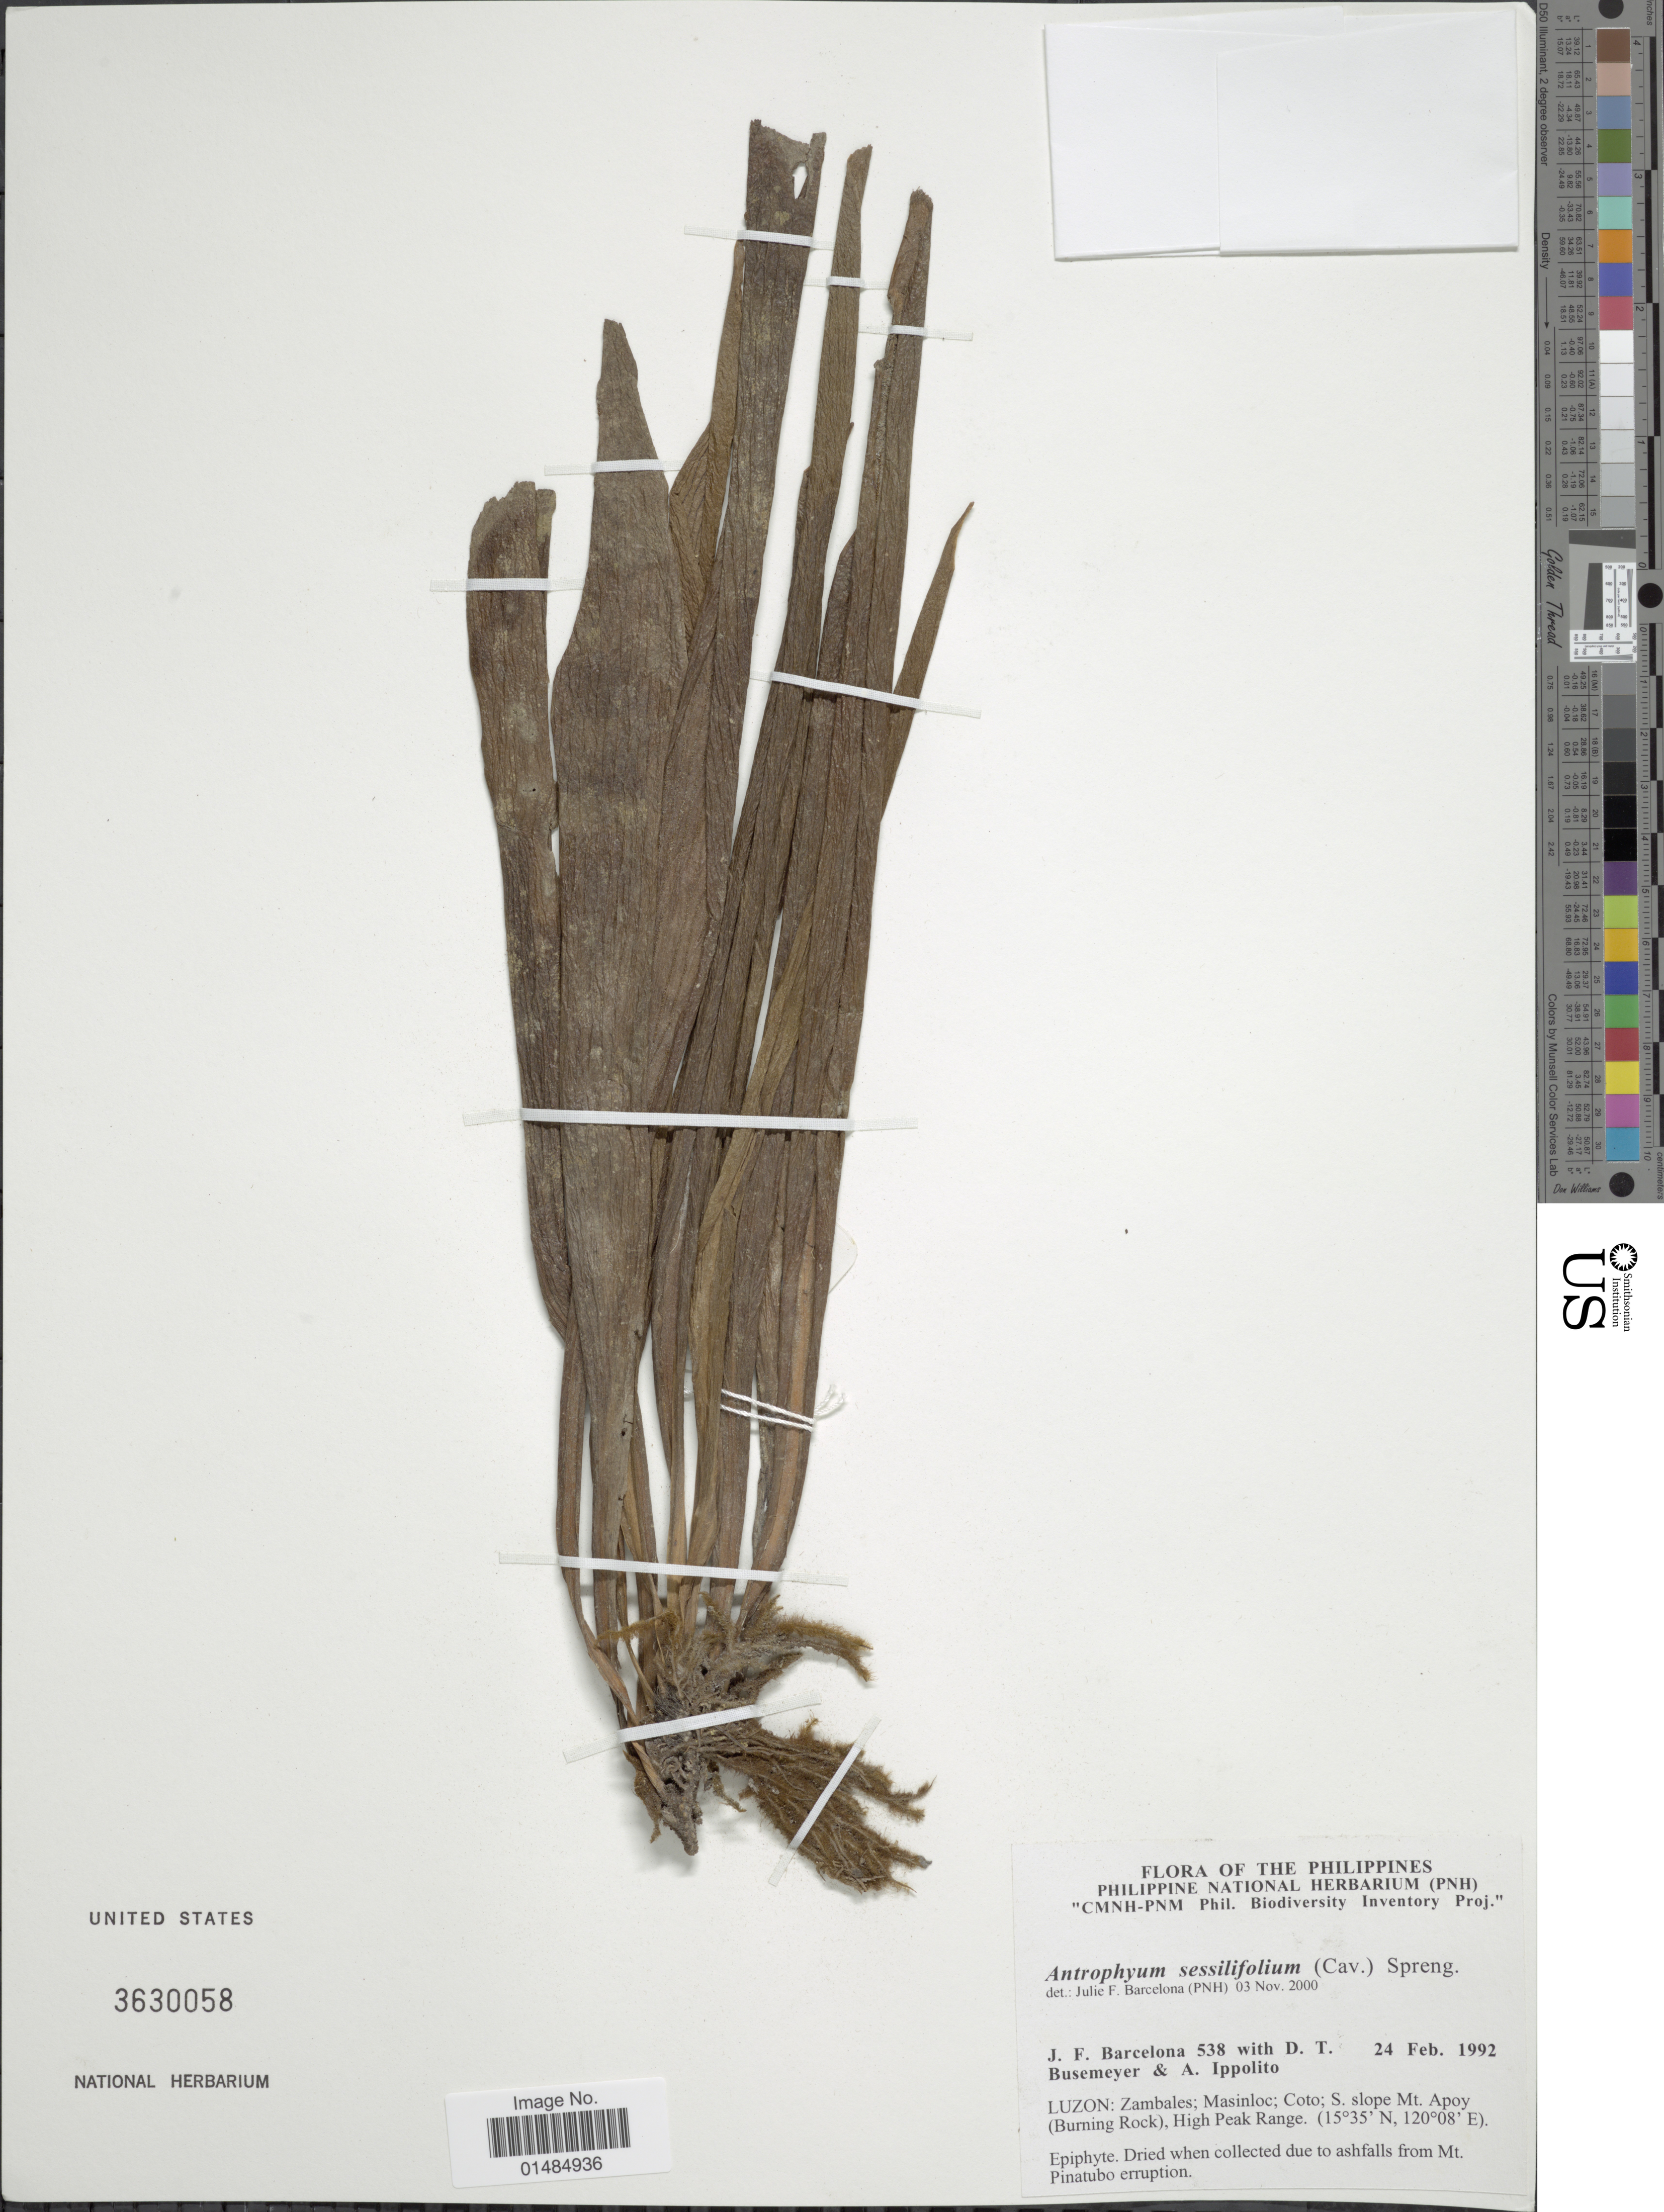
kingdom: Plantae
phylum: Tracheophyta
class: Polypodiopsida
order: Polypodiales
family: Pteridaceae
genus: Antrophyum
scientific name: Antrophyum sessilifolium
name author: (Cav.) A. Spreng.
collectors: J. F. Barcelona, D. Busemeyer & A. Ippolito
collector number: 538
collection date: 1992-02-24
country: Philippines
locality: Luzon, Zambales; Masinloc; Coto; S. slope Mt. Apoy (Burning rock), High Peak Range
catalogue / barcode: US 3630058